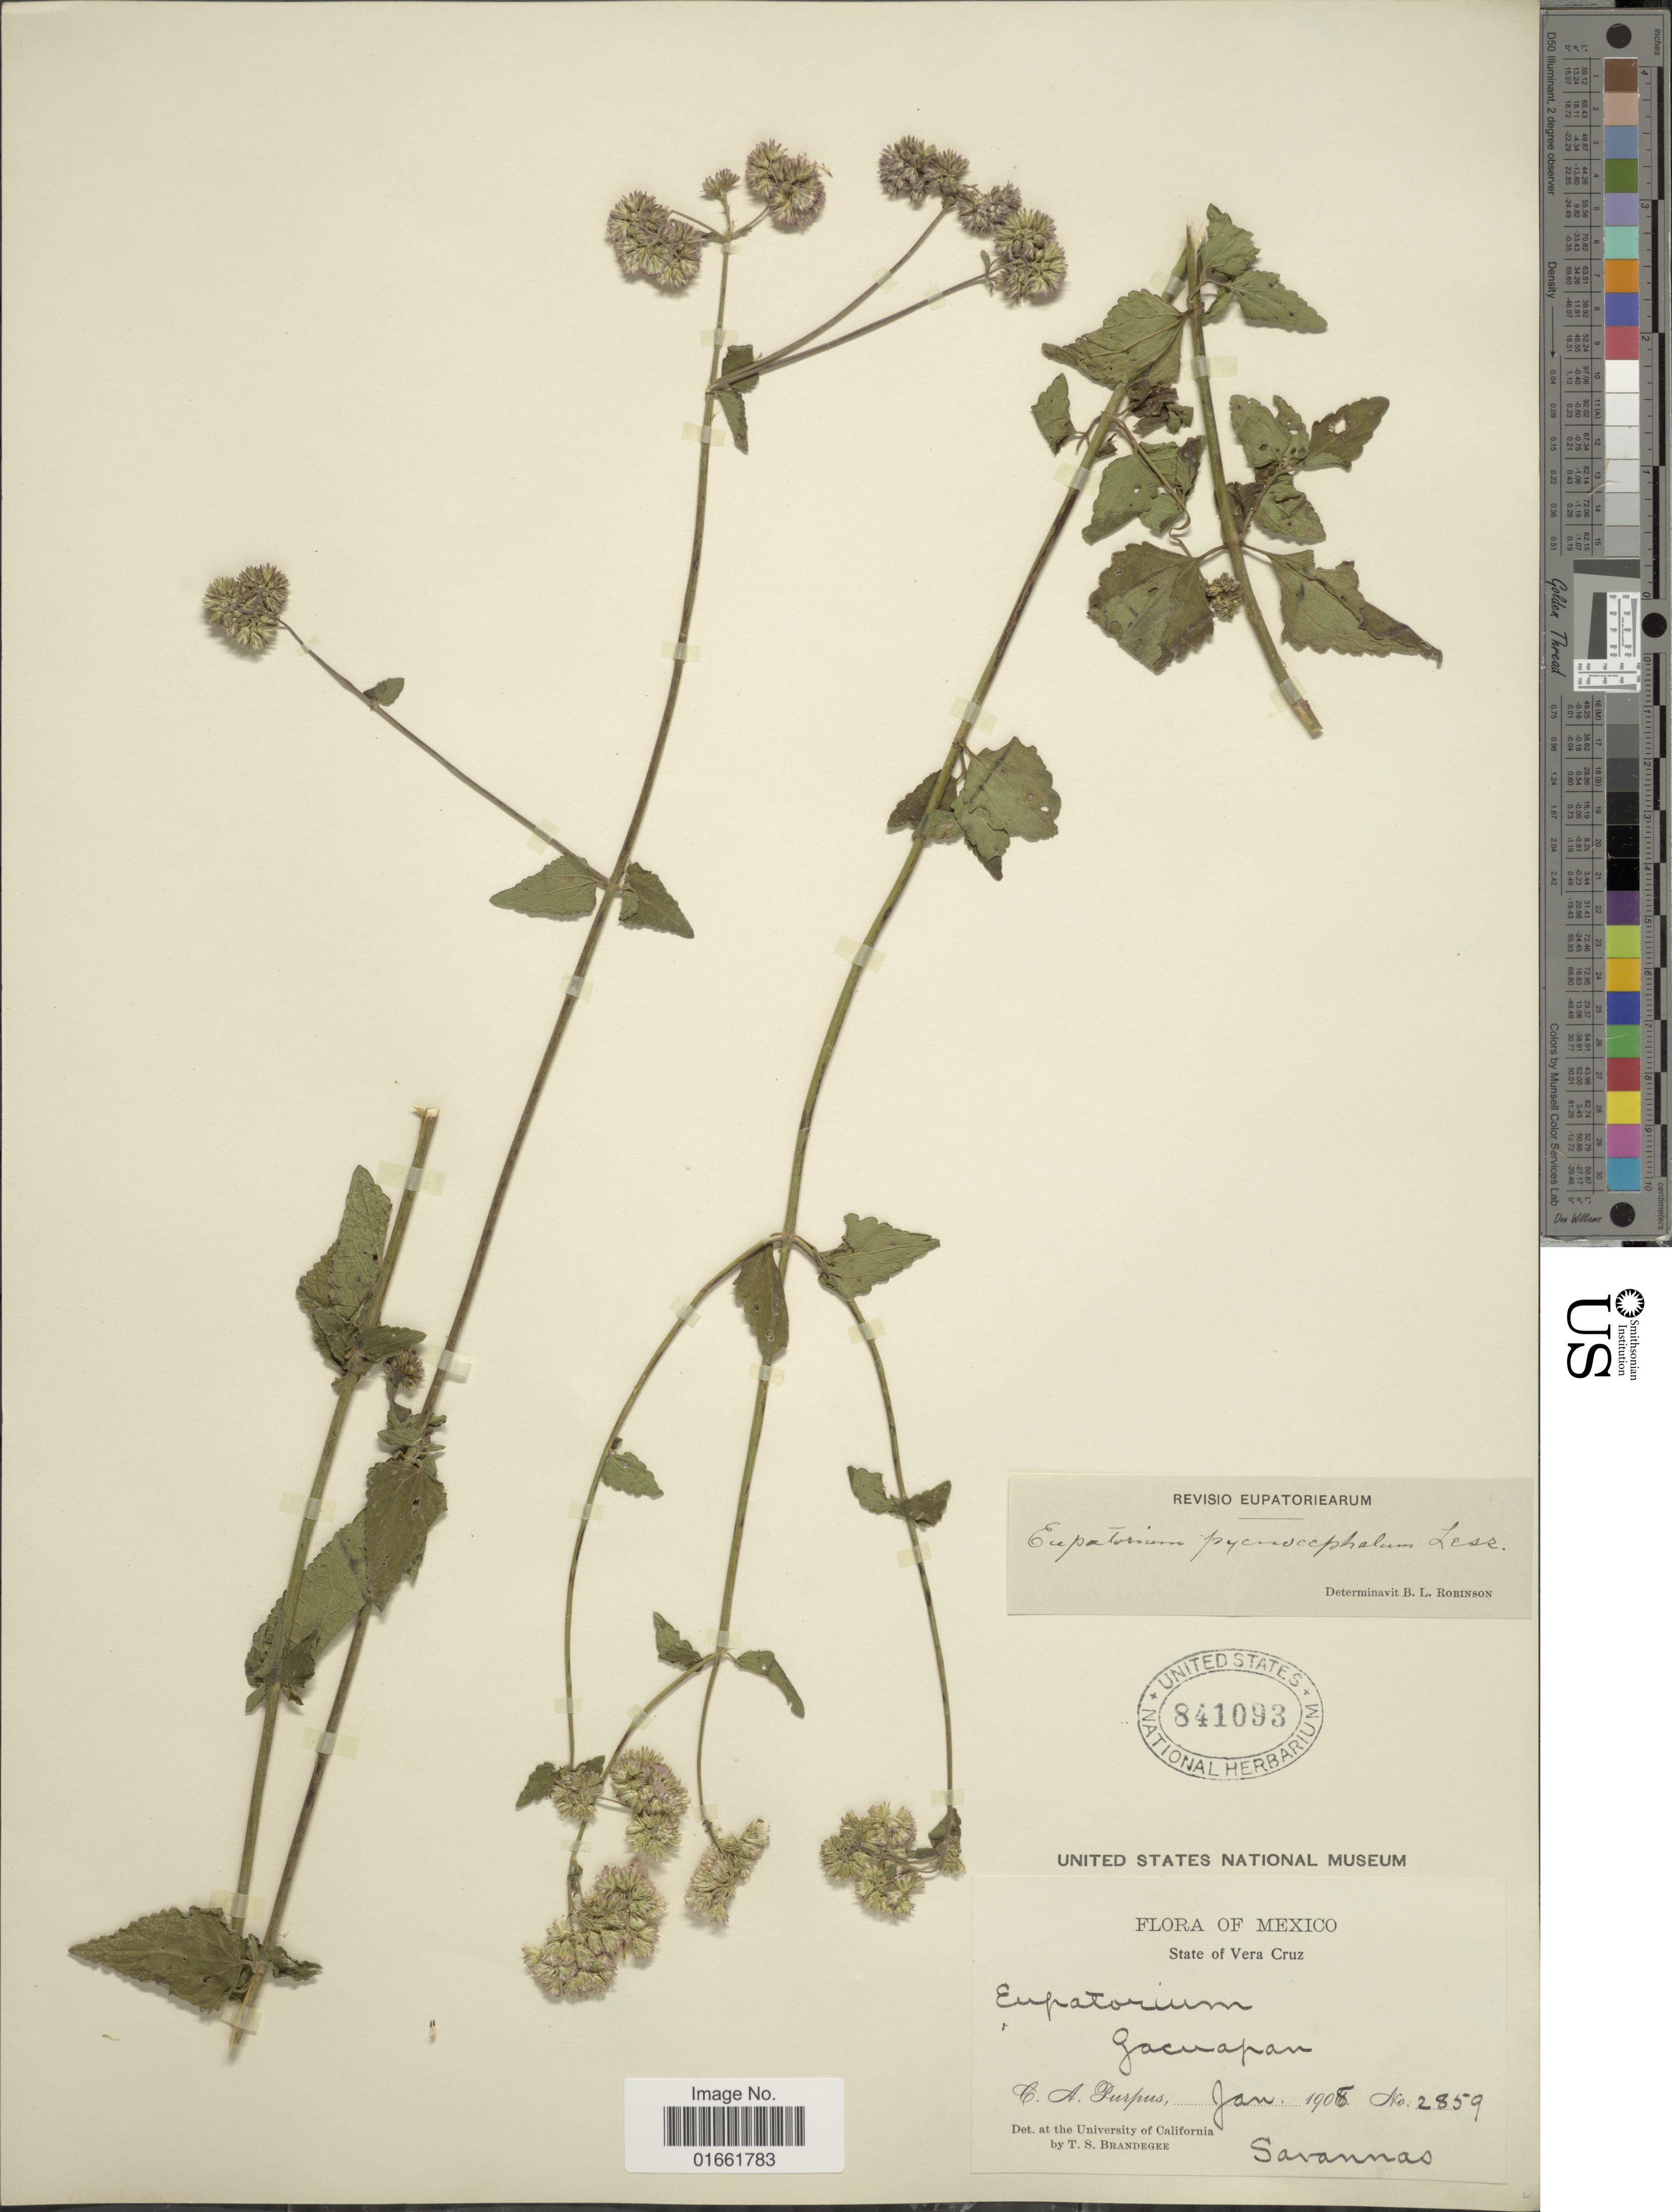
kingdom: Plantae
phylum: Tracheophyta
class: Magnoliopsida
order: Asterales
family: Asteraceae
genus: Fleischmannia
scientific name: Fleischmannia pratensis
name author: (Klatt) R.M. King & H. Rob.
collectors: C. A. Purpus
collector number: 2859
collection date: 1908-01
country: Mexico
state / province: Veracruz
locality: State of Vera Cruz. Gacuapan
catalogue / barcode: US 841093